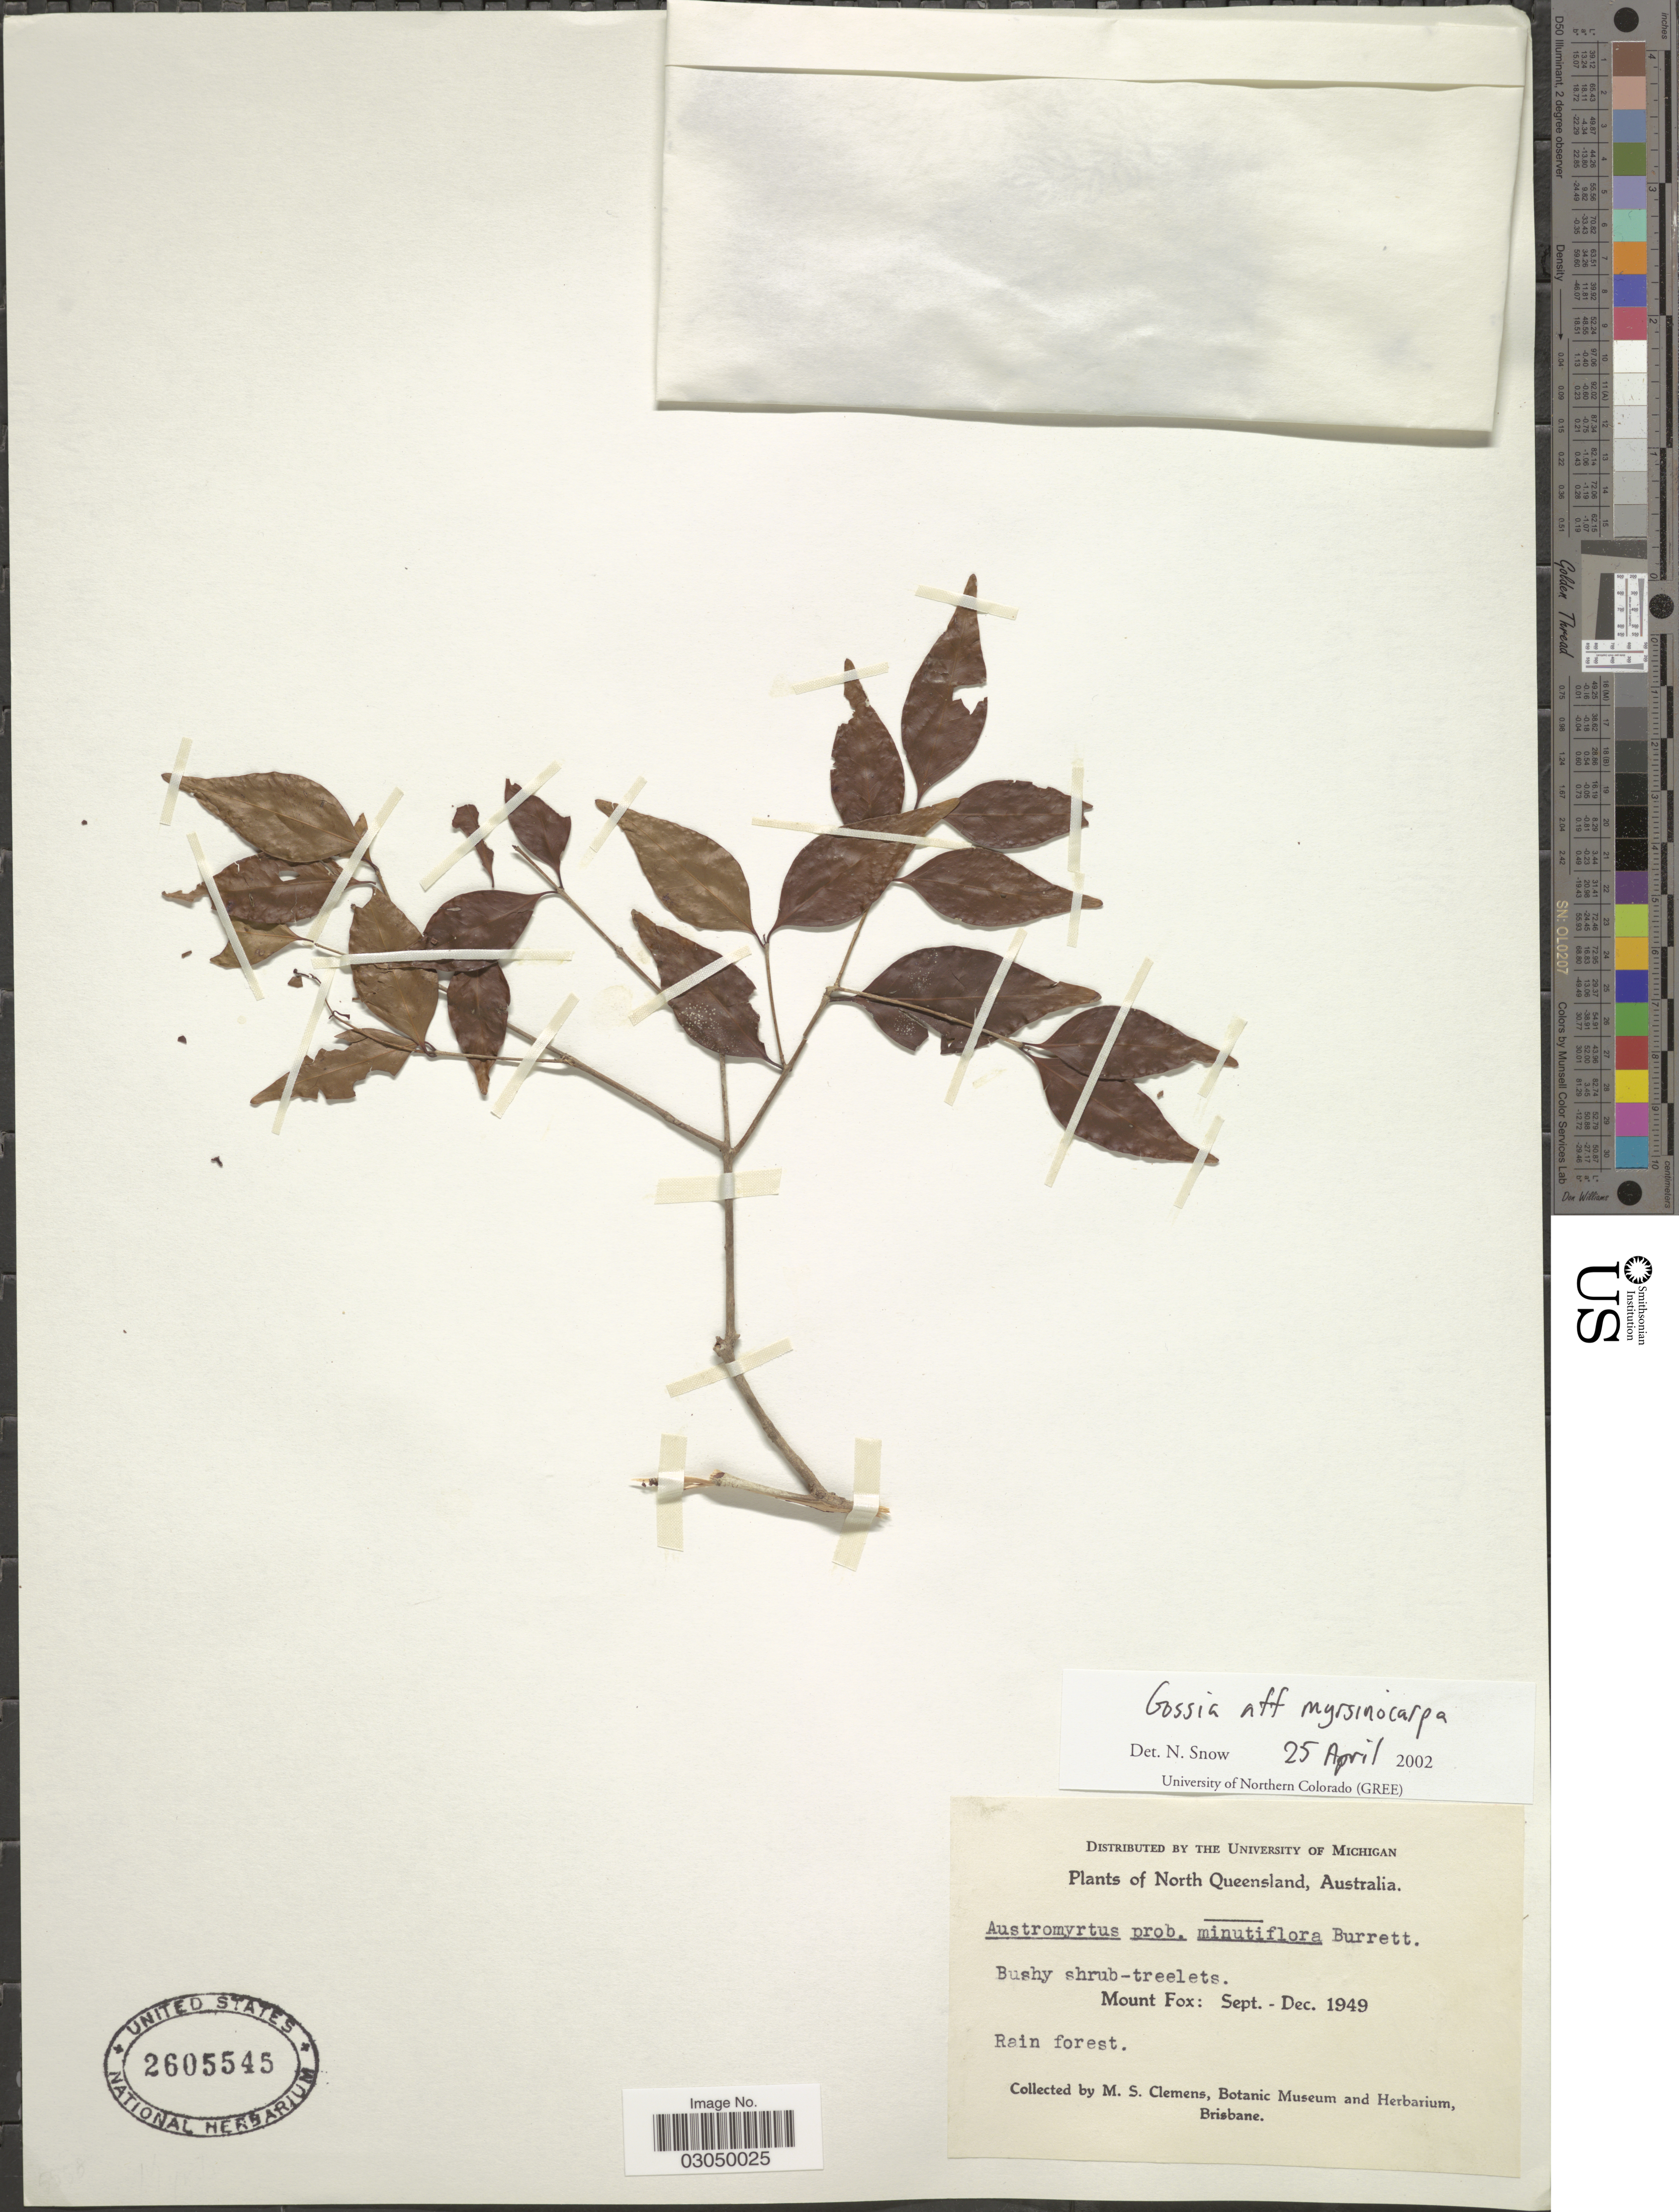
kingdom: Plantae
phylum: Tracheophyta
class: Magnoliopsida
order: Myrtales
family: Myrtaceae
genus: Gossia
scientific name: Gossia myrsinocarpa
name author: (F. Muell.) N. Snow & Guymer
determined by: Snow, N.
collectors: M. S. Clemens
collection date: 1949-09/1949-12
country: Australia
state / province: Queensland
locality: North Queensland. Mount Fox.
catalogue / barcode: US 2605545